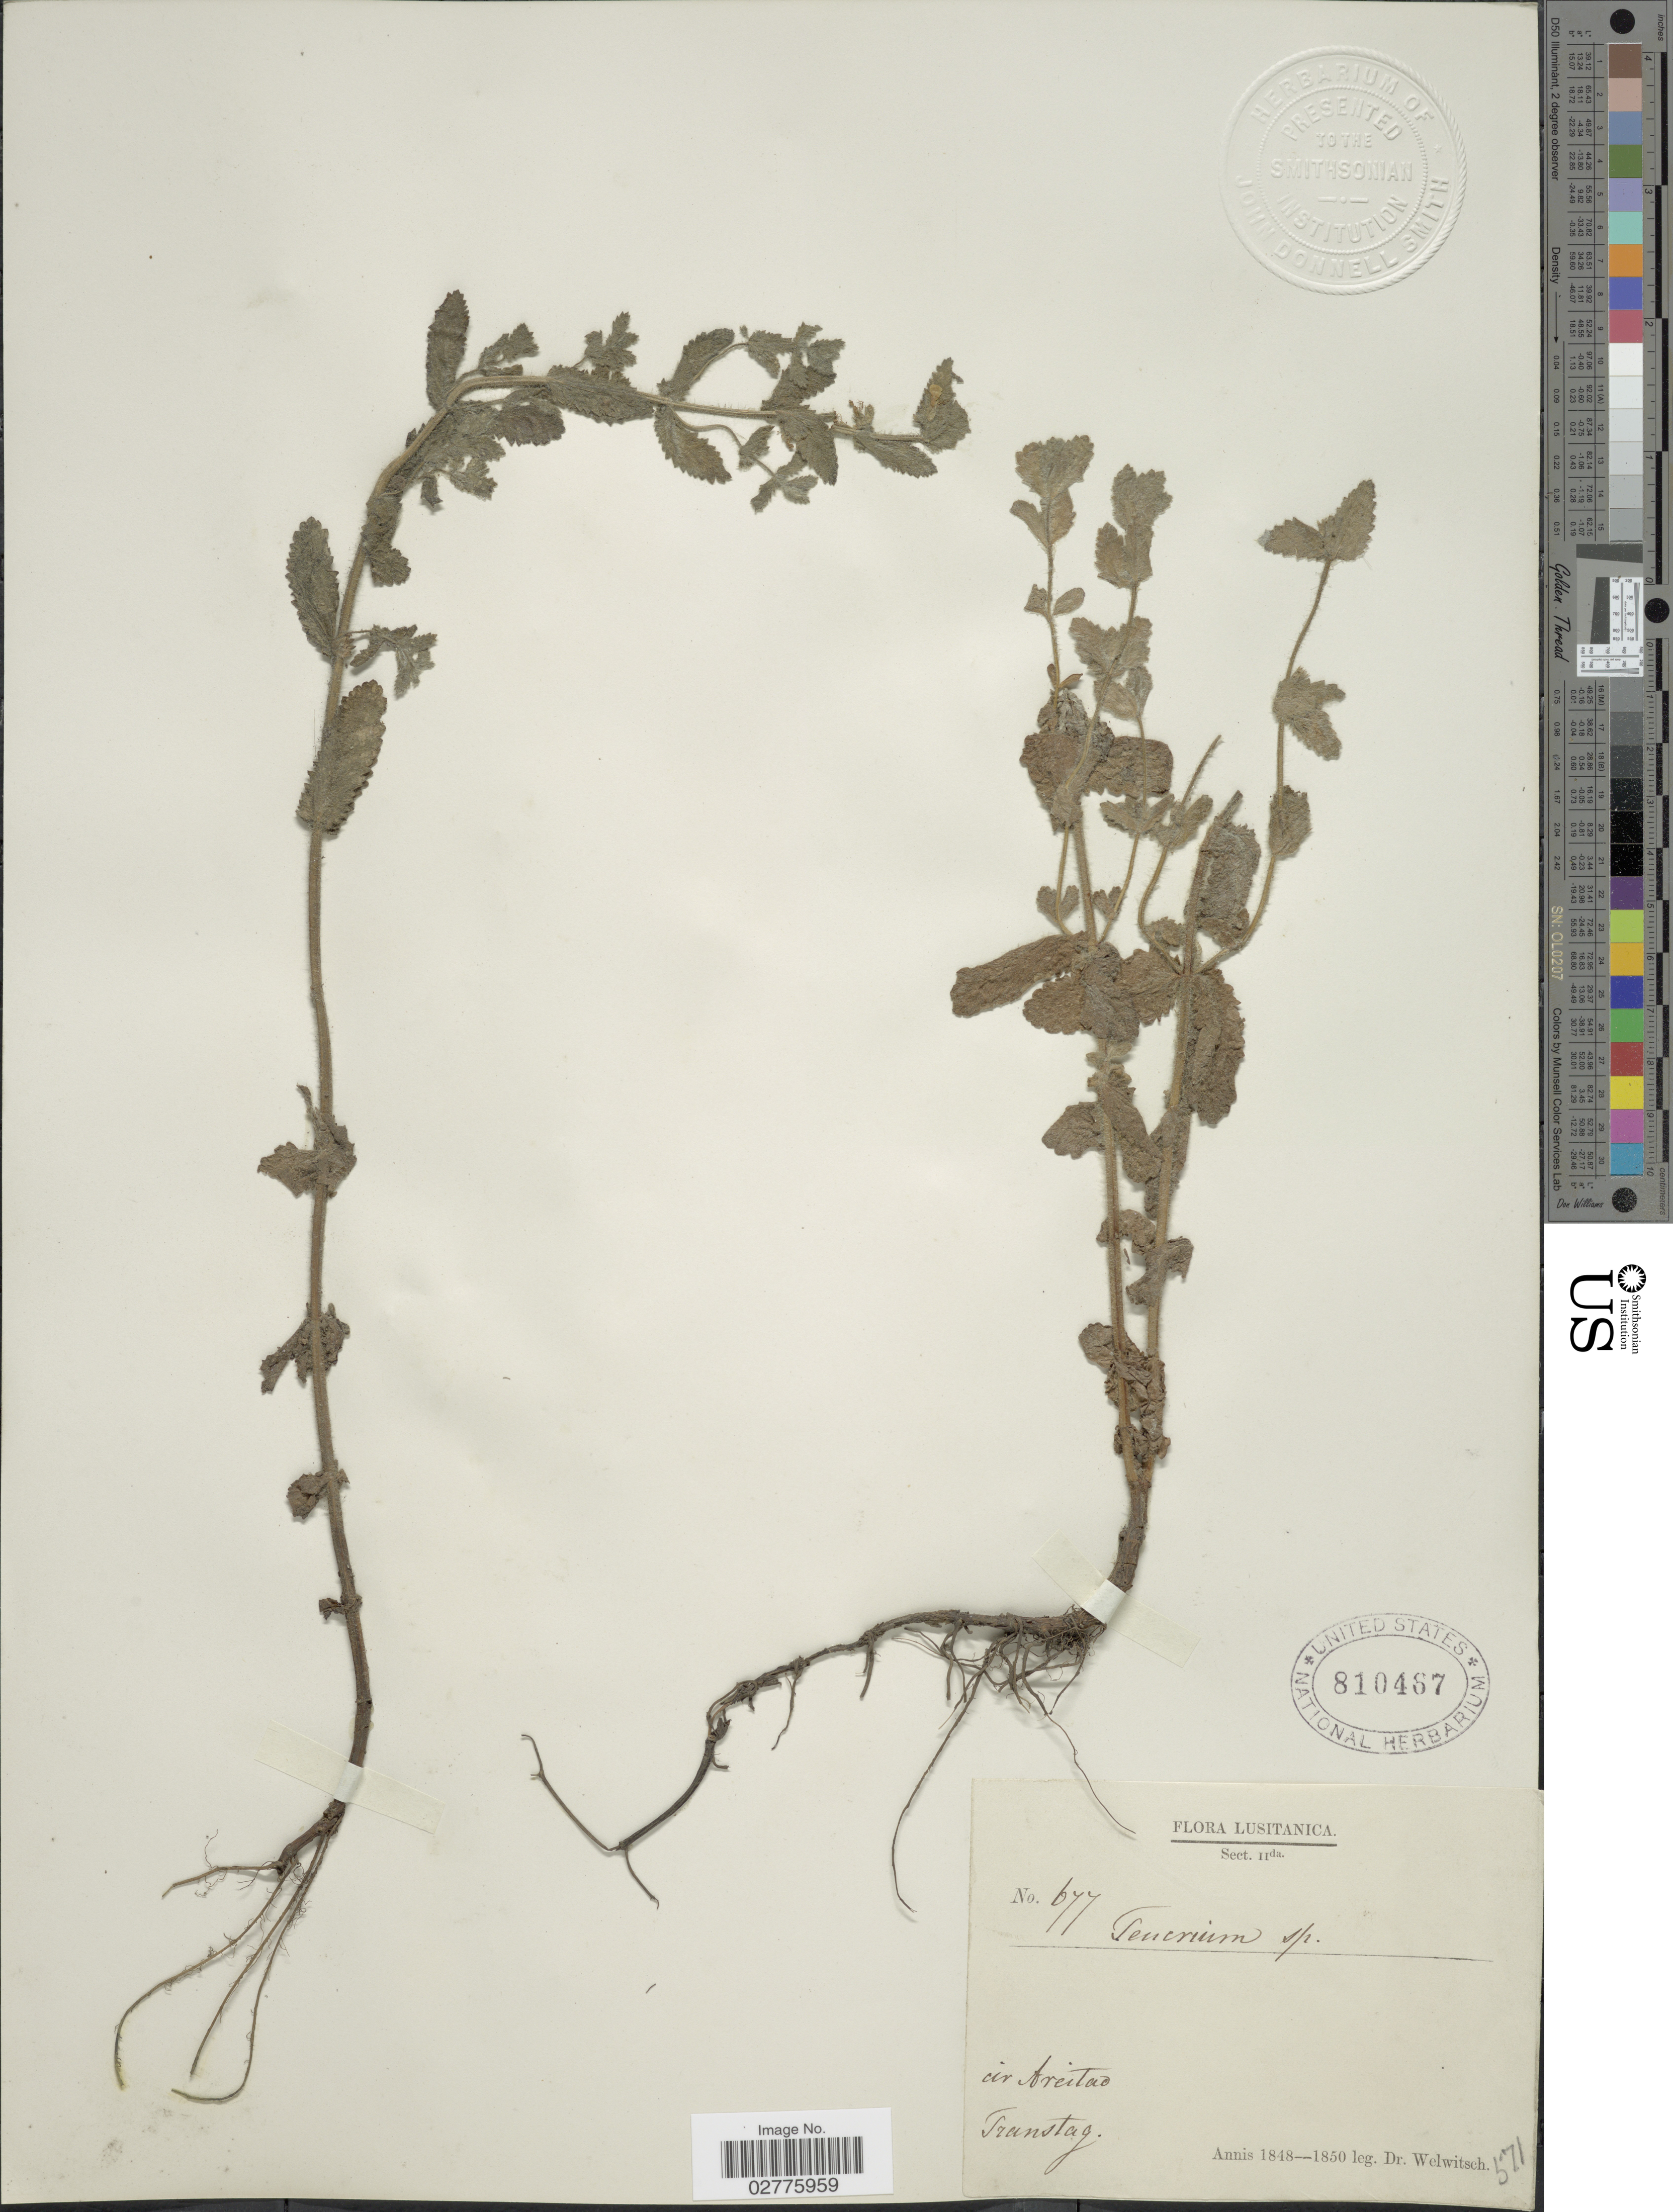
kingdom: Plantae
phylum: Tracheophyta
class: Magnoliopsida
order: Lamiales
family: Lamiaceae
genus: Teucrium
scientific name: Teucrium sp.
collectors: -. Welwitsch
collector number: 677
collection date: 1848/1850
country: Portugal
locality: Lusitanica. In Azeitado. Transtag.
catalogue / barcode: US 810467